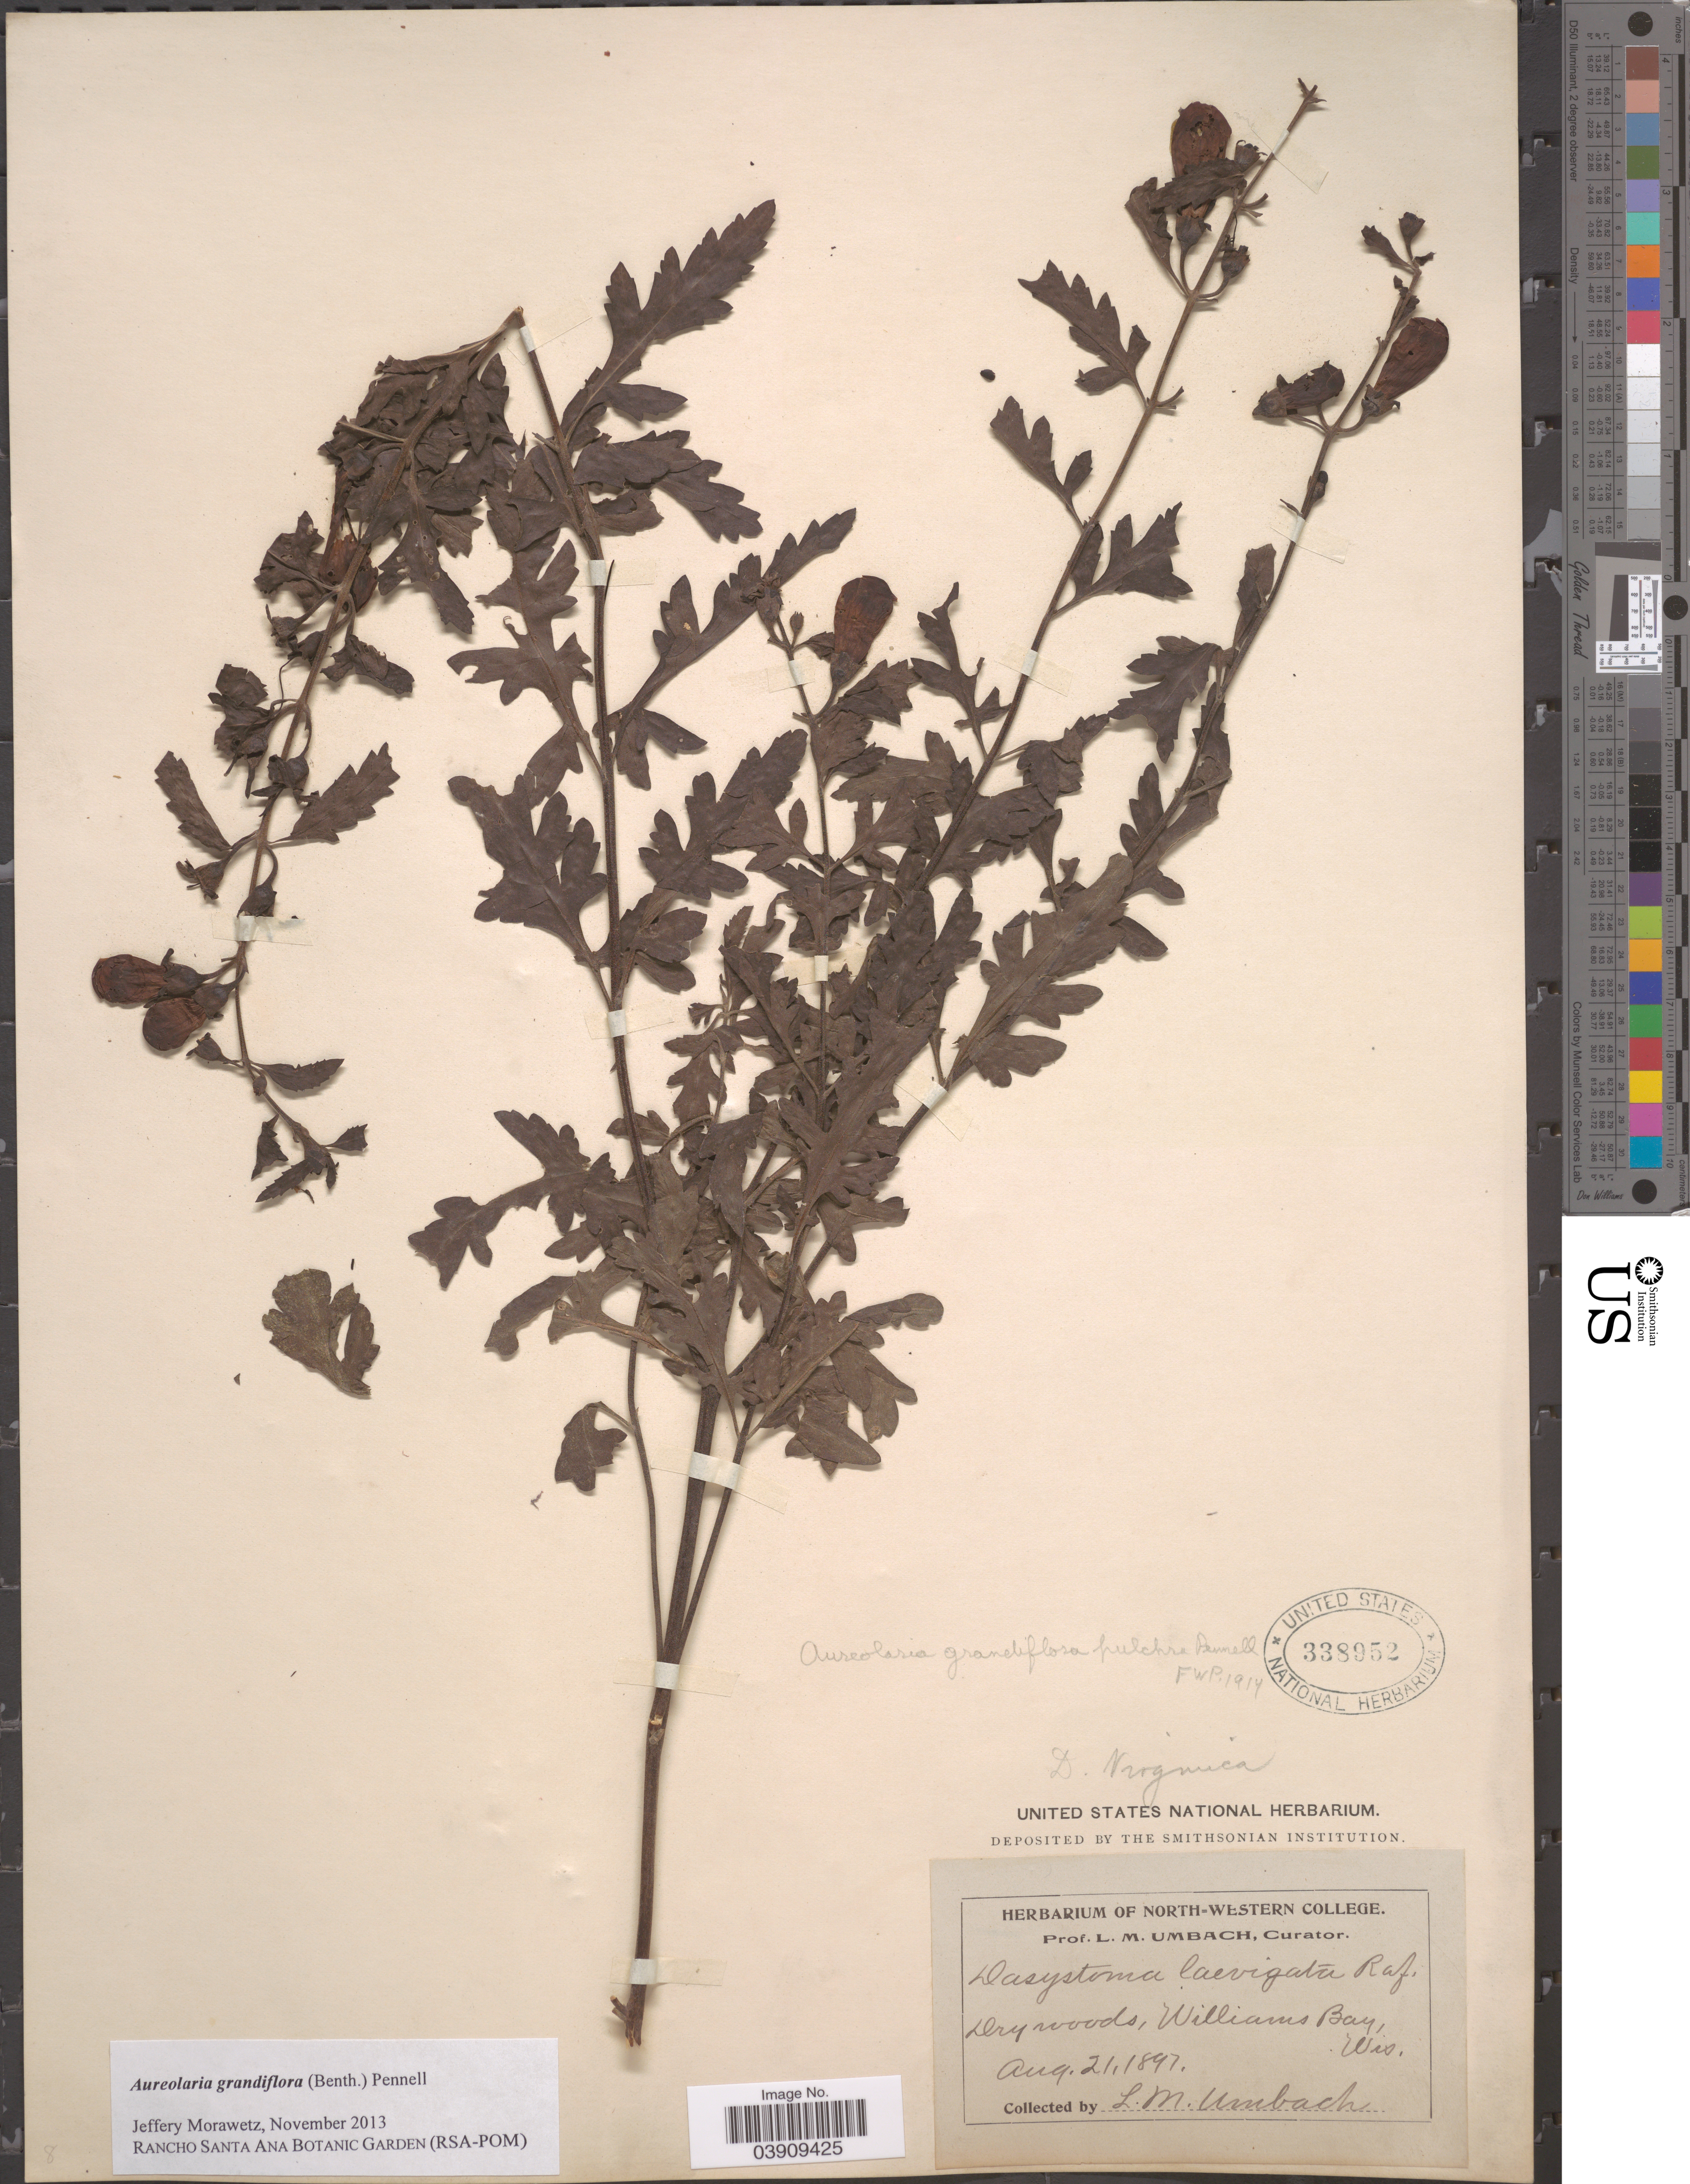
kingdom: Plantae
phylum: Tracheophyta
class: Magnoliopsida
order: Lamiales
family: Orobanchaceae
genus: Aureolaria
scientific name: Aureolaria grandiflora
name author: (Benth.) Pennell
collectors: L. M. Umbach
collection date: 1897-08-21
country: United States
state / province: Wisconsin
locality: Williams Bay.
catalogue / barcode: US 338952